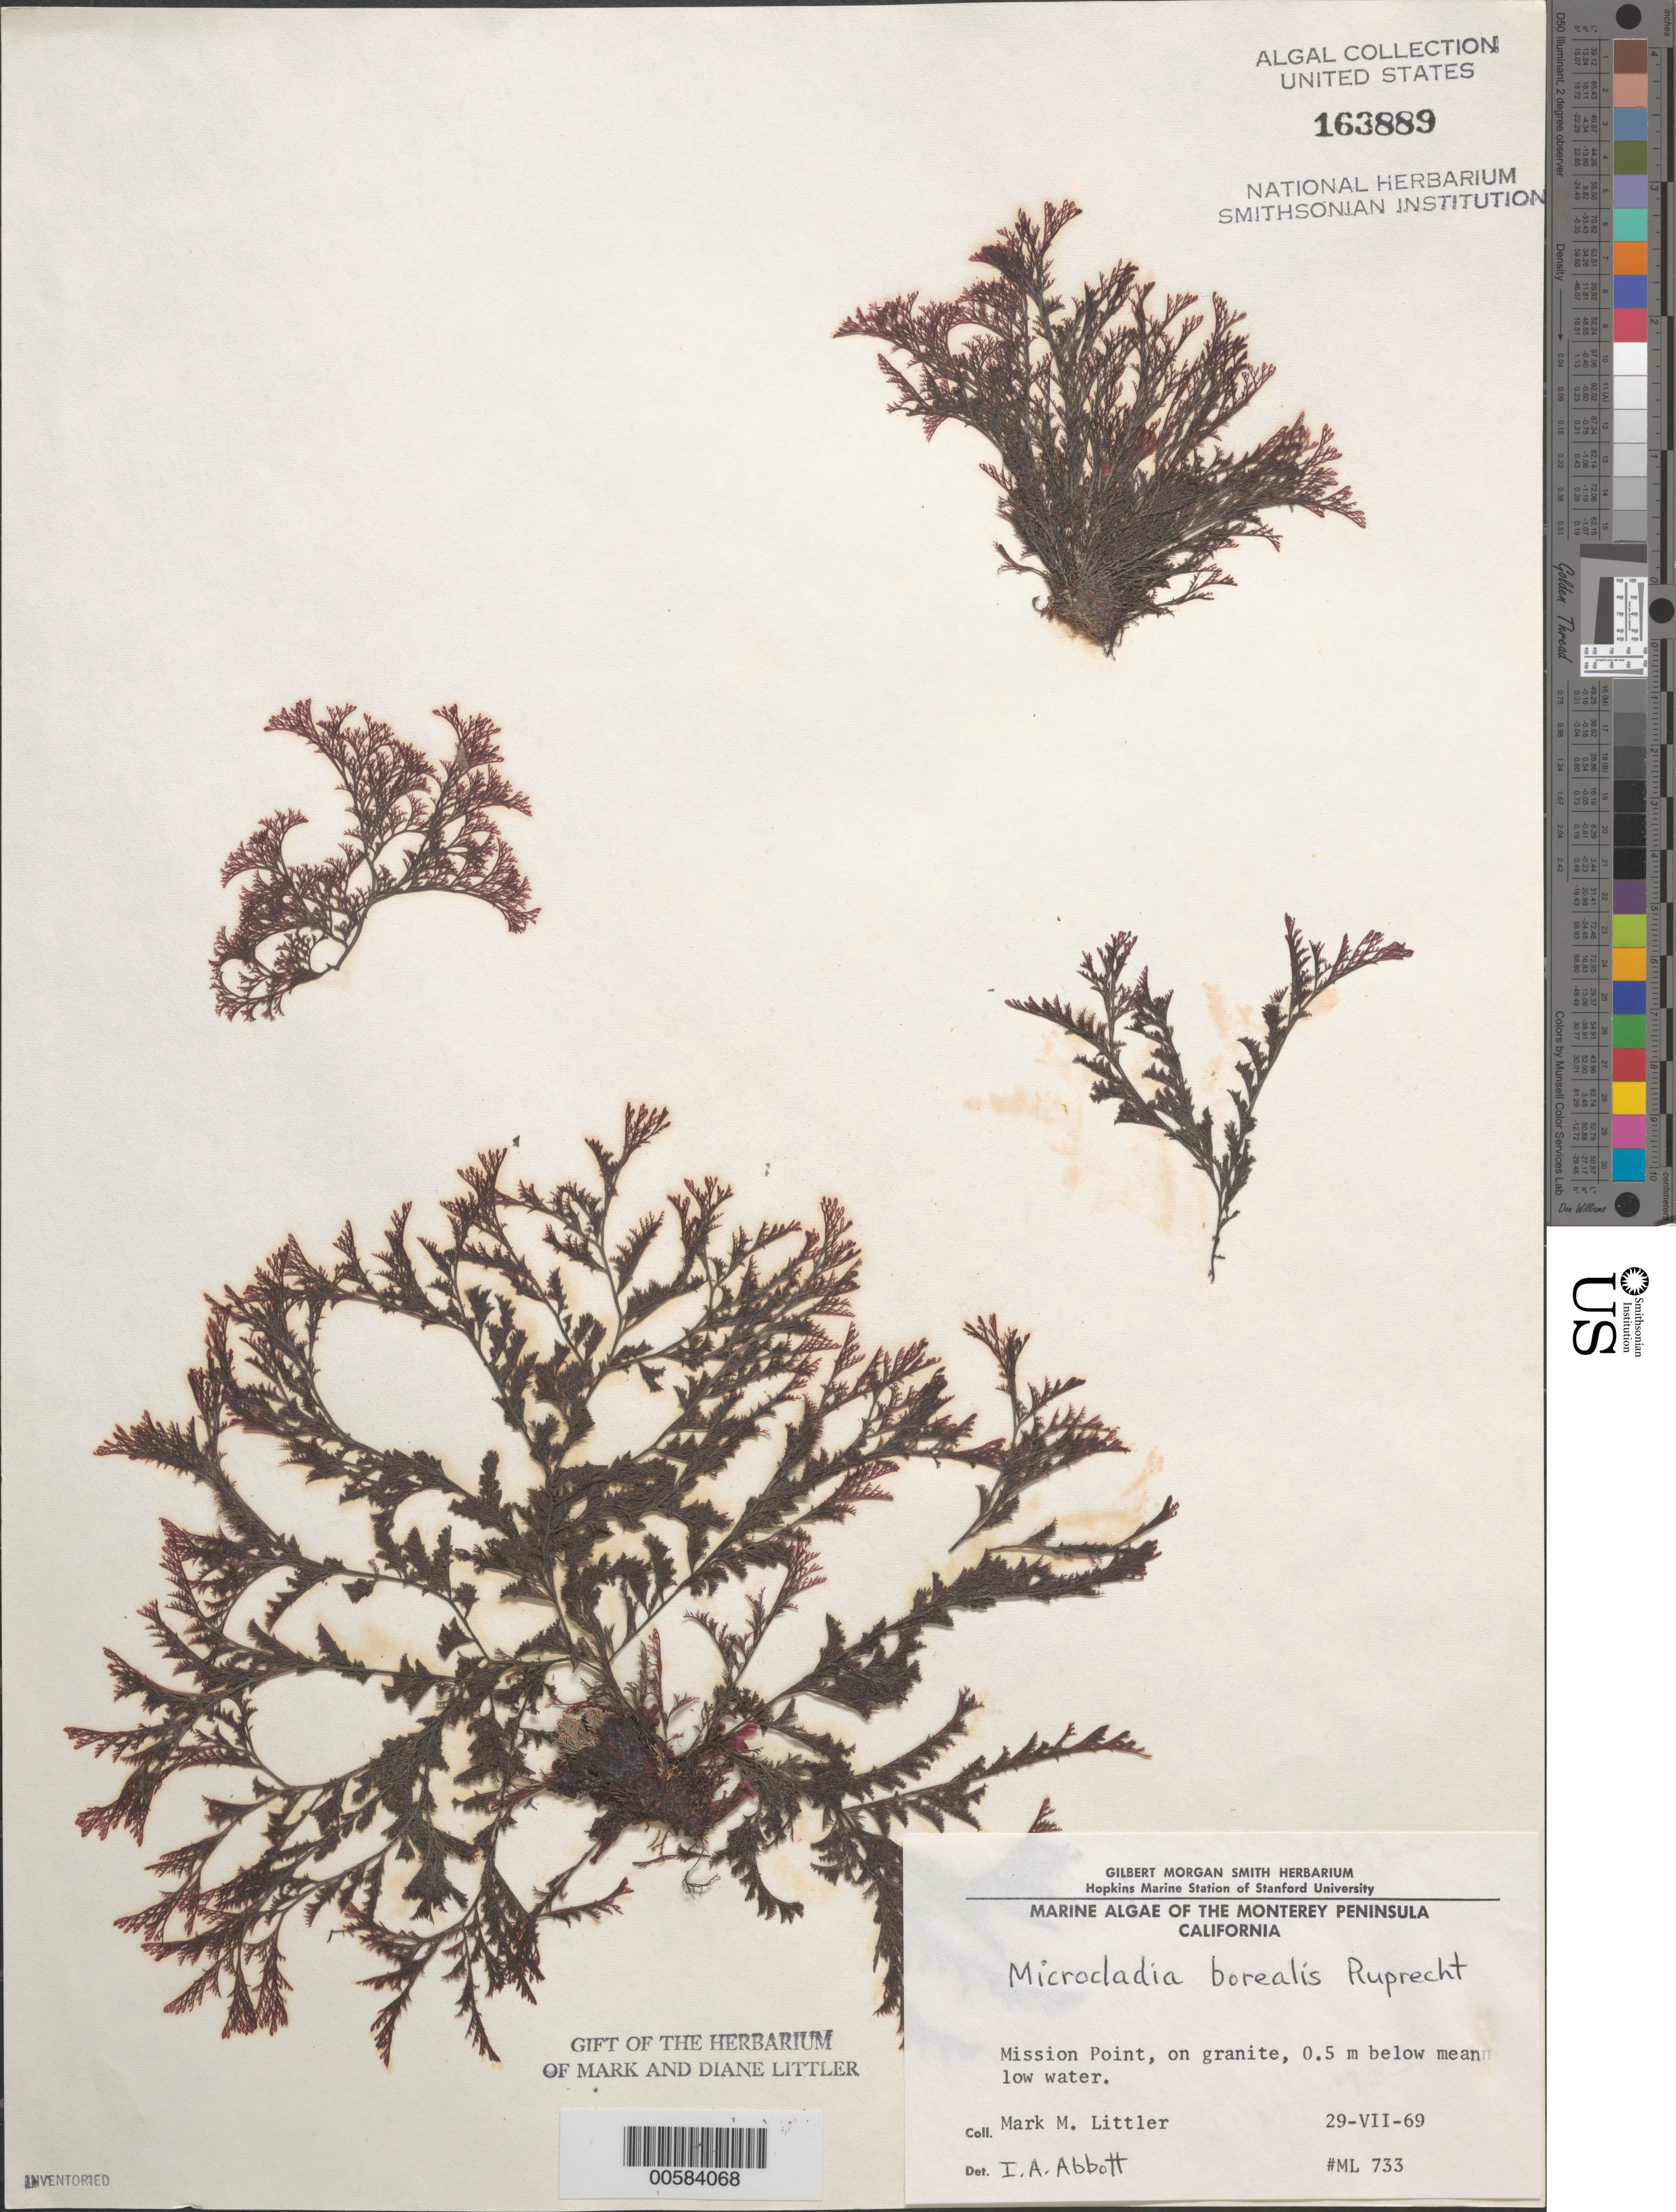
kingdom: Plantae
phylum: Rhodophyta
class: Florideophyceae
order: Ceramiales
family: Ceramiaceae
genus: Microcladia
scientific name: Microcladia borealis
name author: Rupr.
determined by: Abbott, Isabella A.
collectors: M. M. Littler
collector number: ML 733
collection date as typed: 29 Jul 1969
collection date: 1969-07-29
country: United States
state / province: California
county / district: Monterey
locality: Mission Point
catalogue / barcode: US 163889